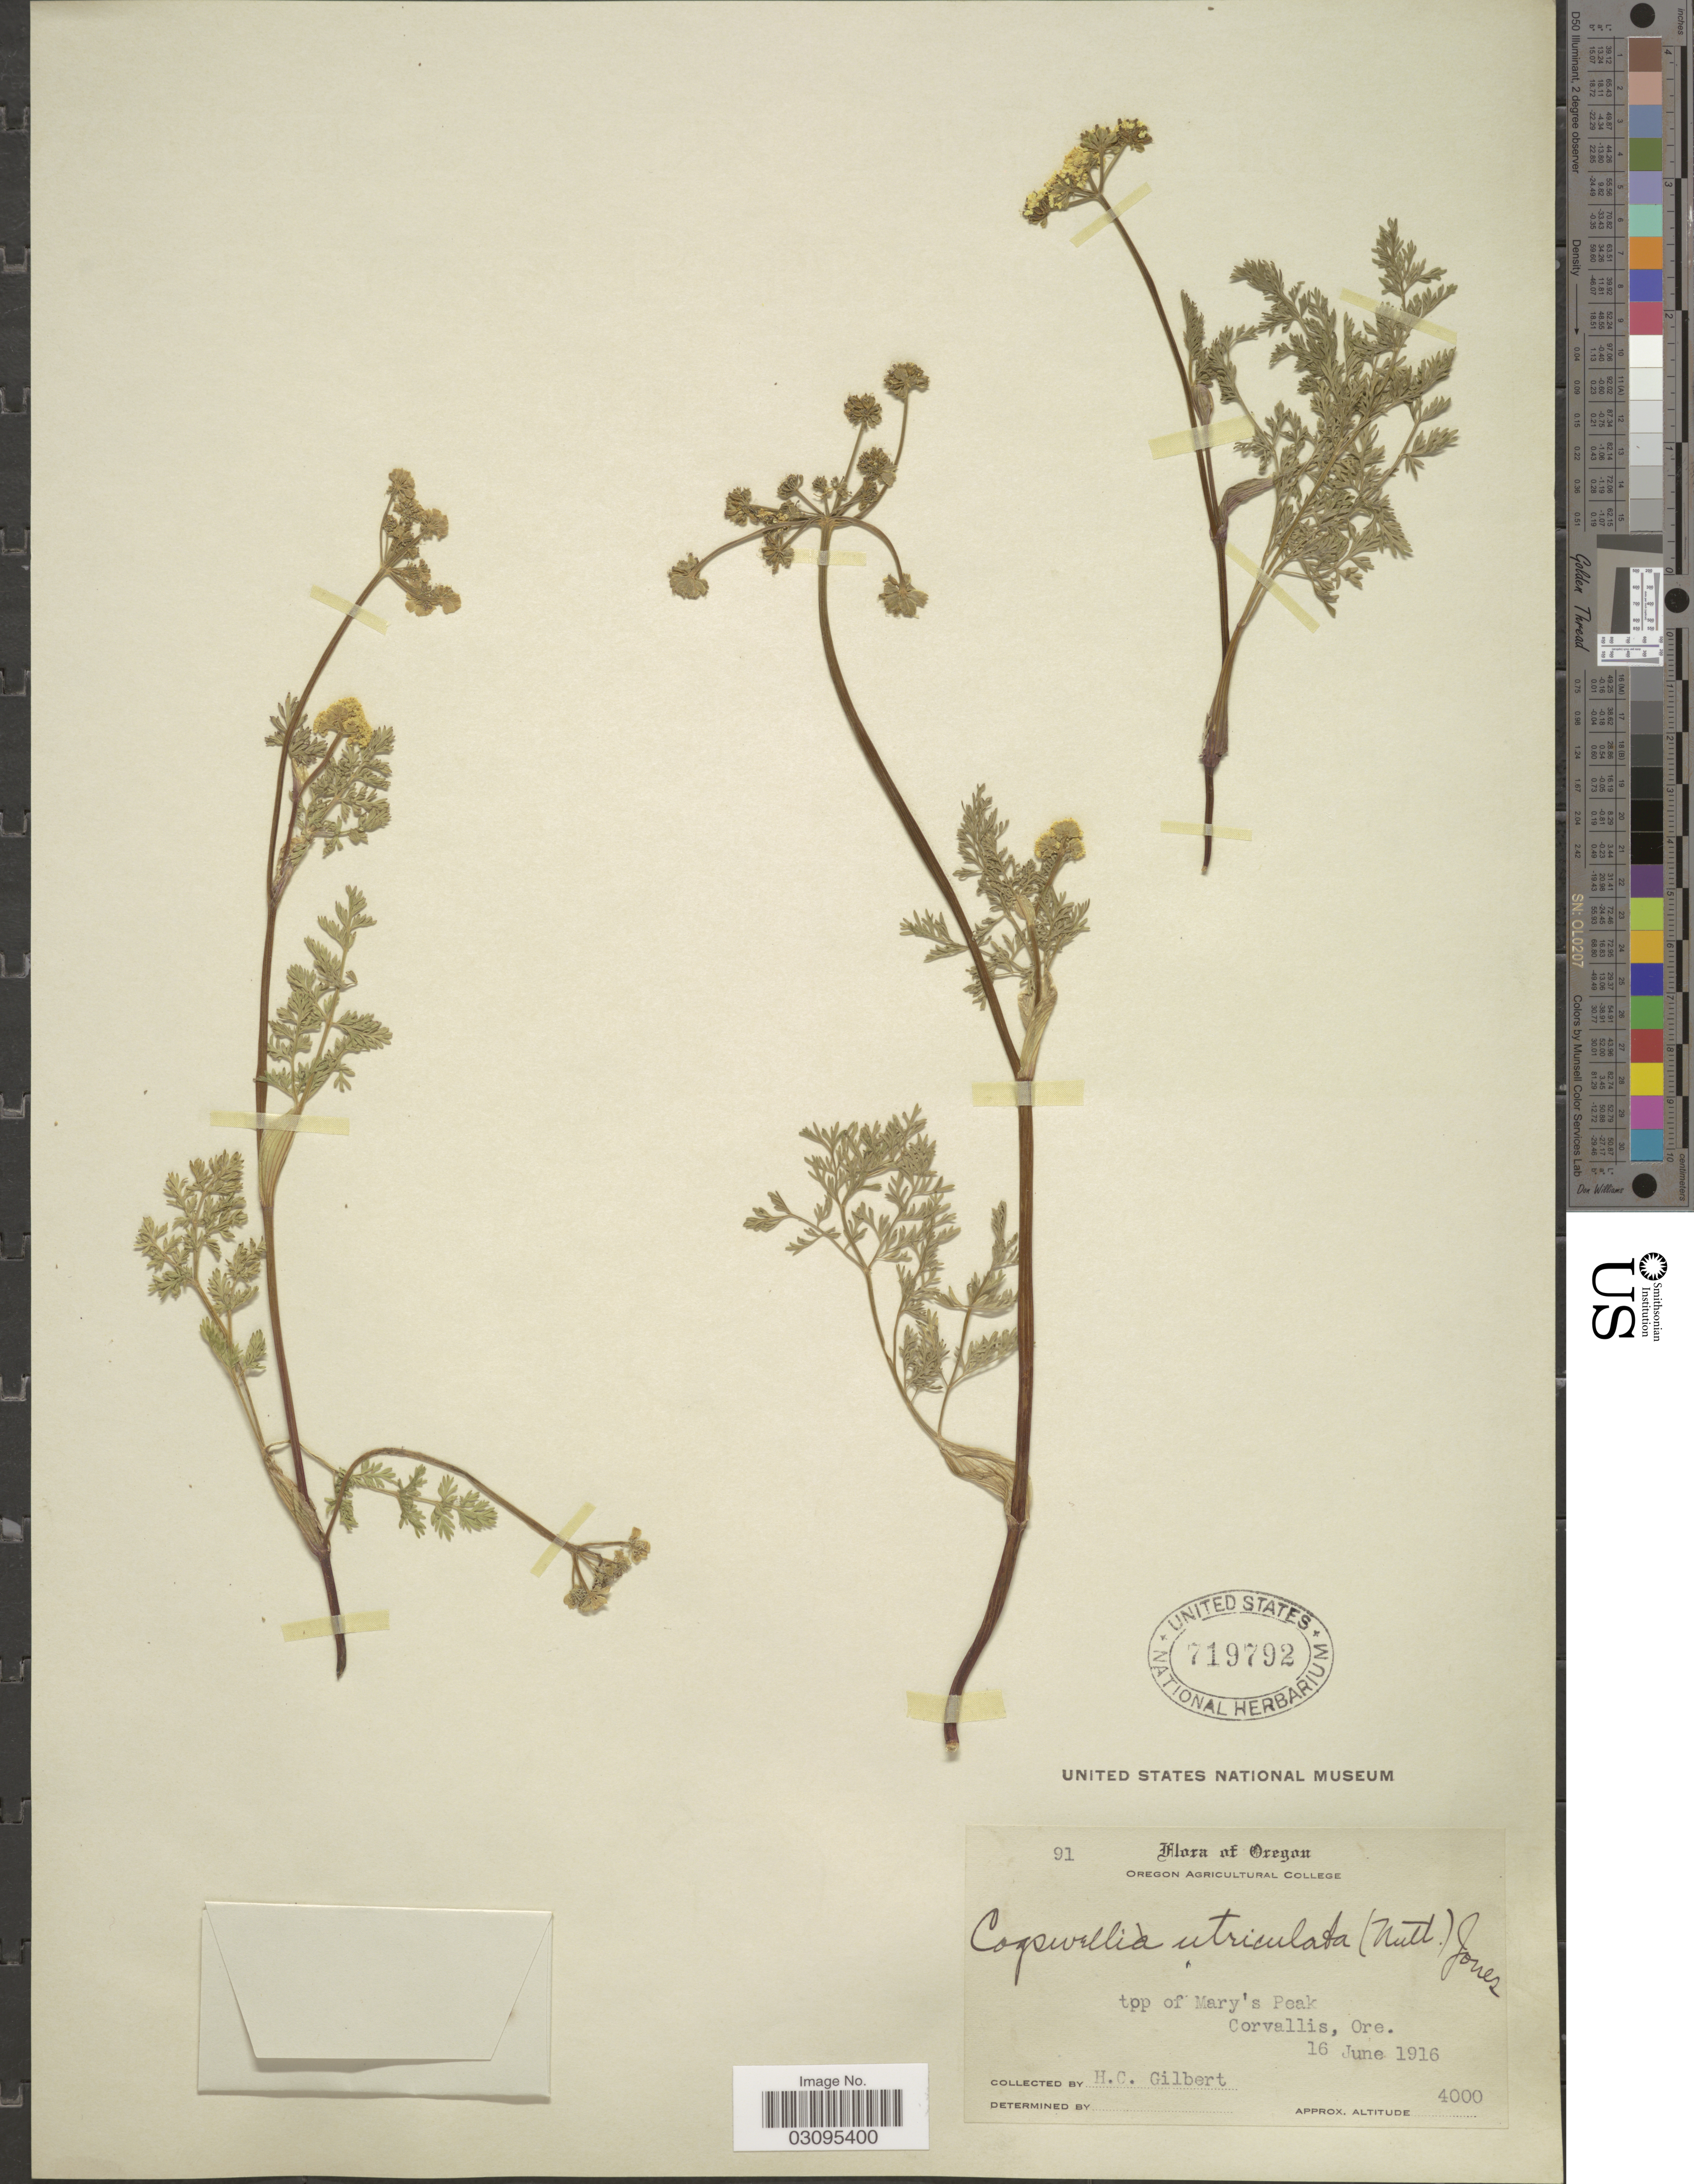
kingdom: Plantae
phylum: Tracheophyta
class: Magnoliopsida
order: Apiales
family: Apiaceae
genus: Lomatium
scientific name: Lomatium utriculatum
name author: (Nutt. ex Torr. & A. Gray) J.M. Coult. & Rose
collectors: H. Gilbert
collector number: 91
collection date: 1916-06-16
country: United States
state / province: Oregon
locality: Top of Mary's Peak, Corvallis.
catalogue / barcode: US 719792